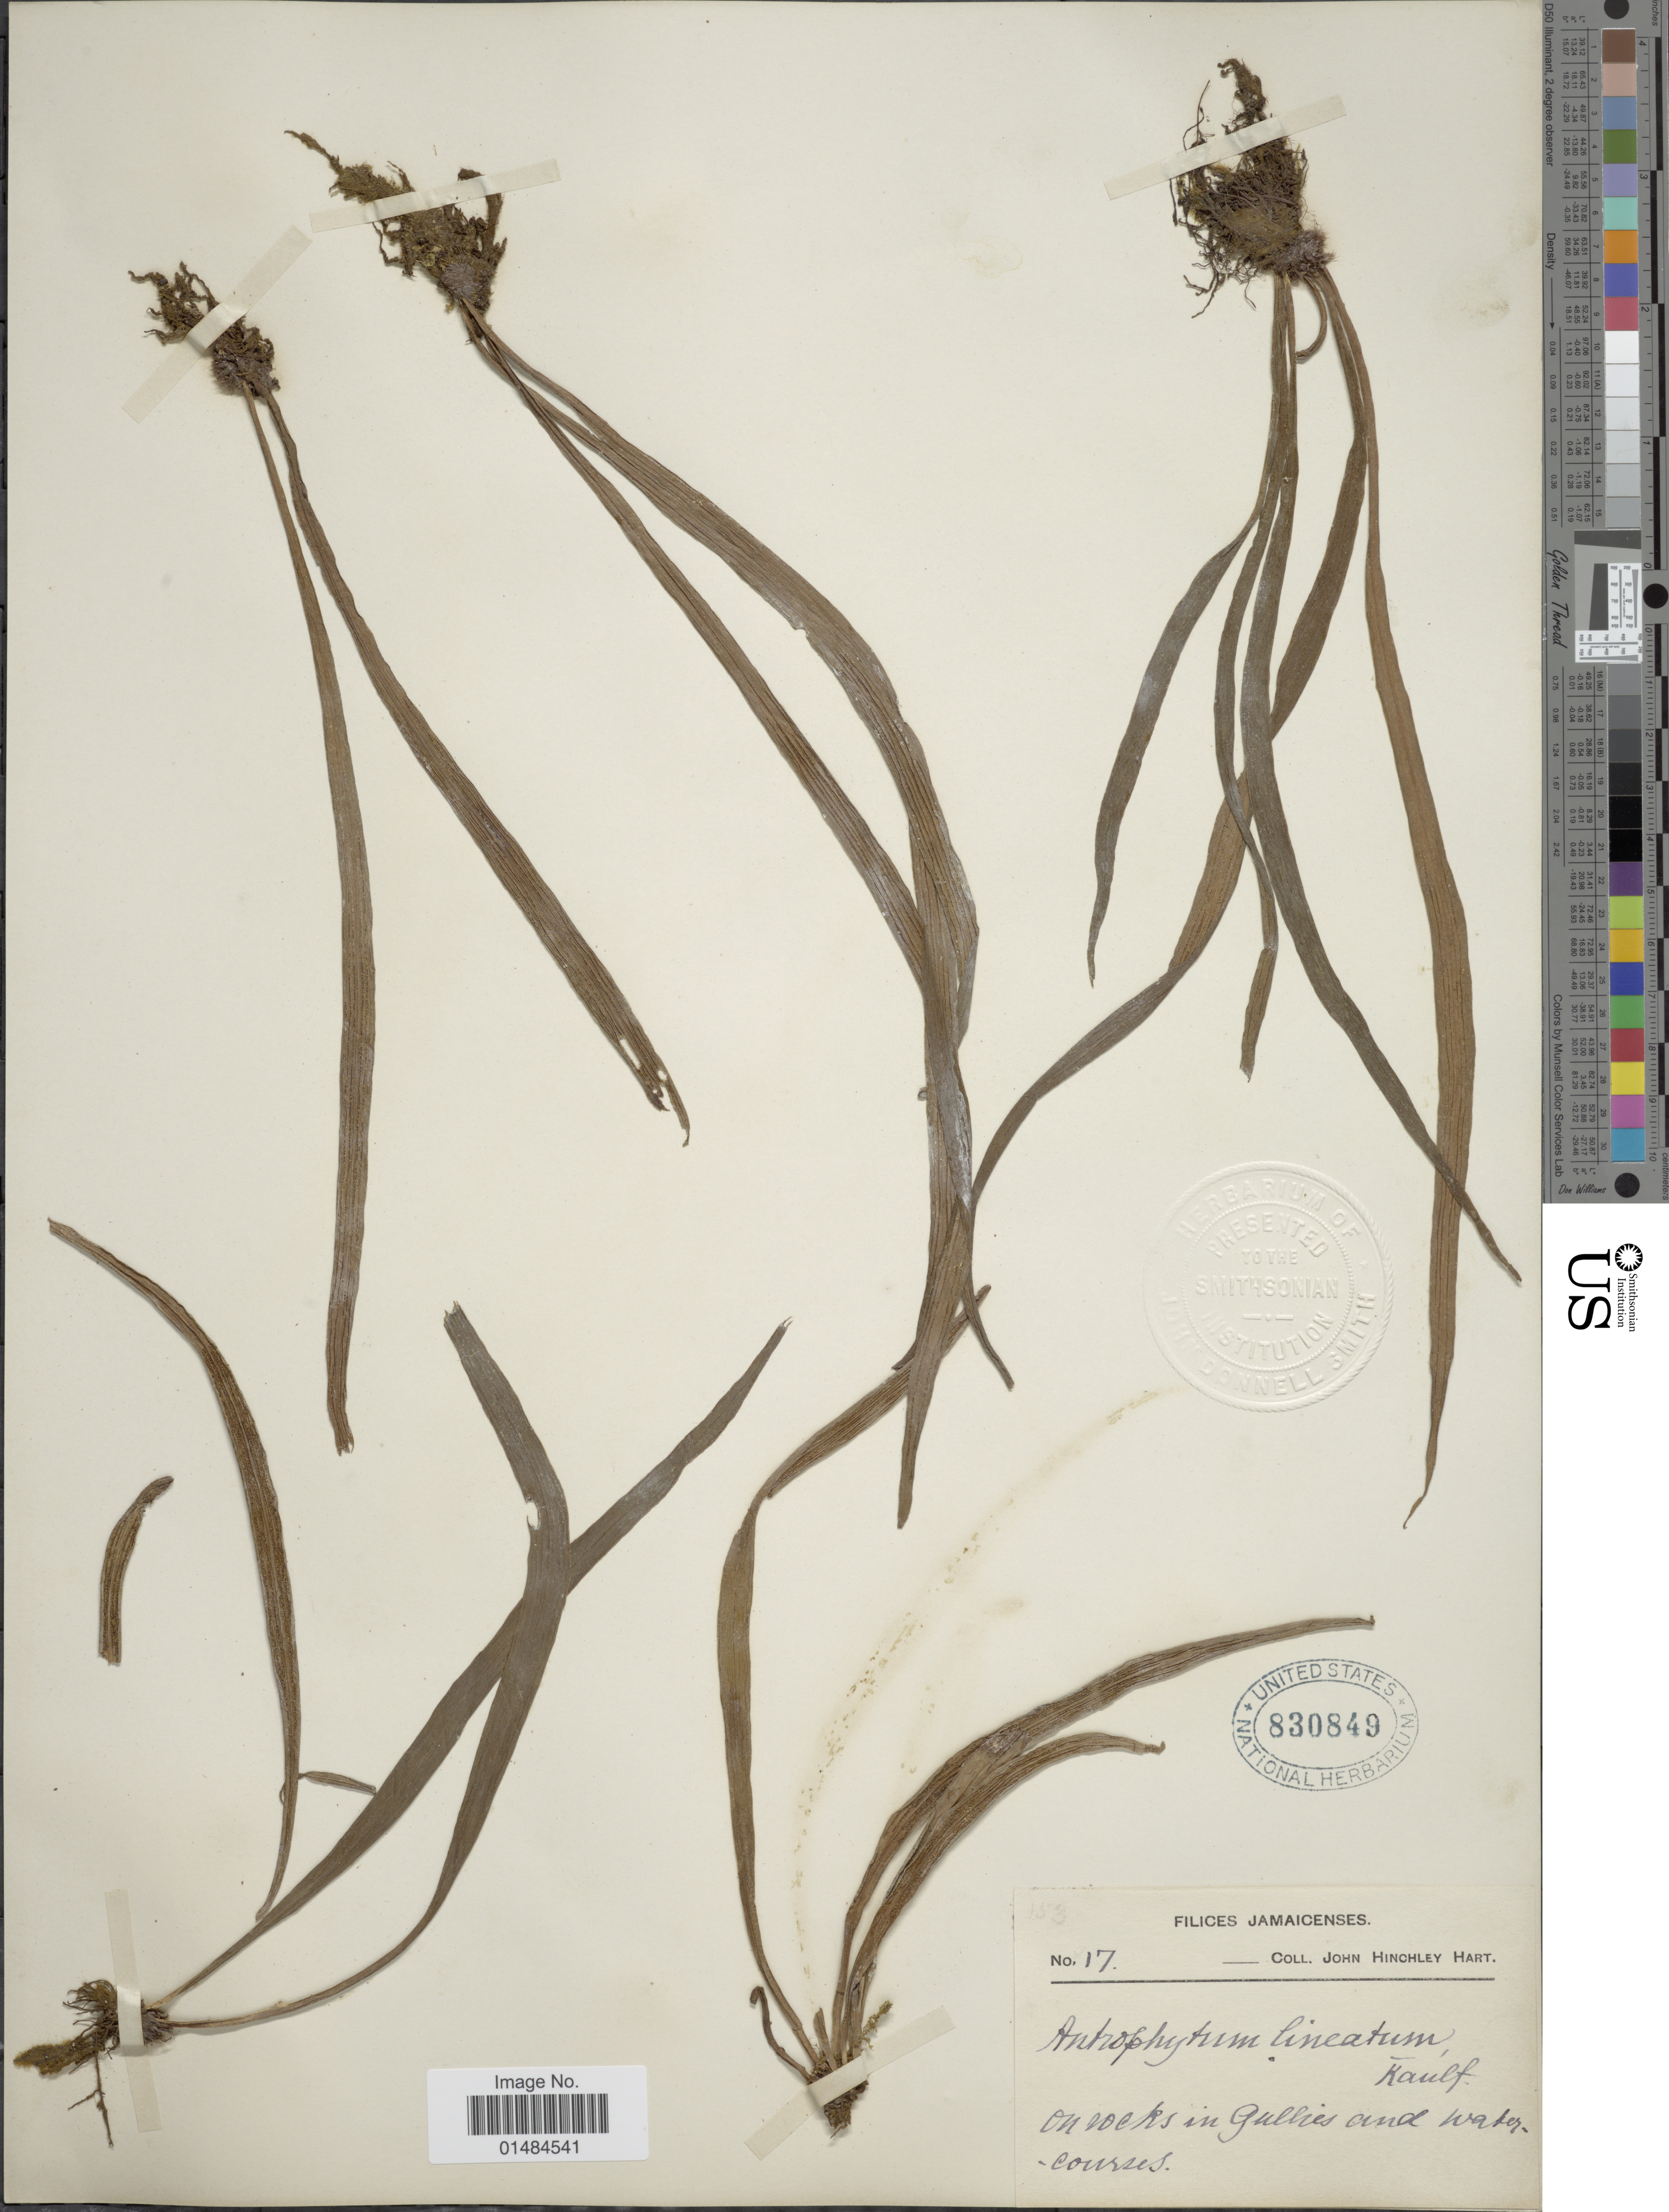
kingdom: Plantae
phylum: Tracheophyta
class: Polypodiopsida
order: Polypodiales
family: Pteridaceae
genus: Polytaenium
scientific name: Polytaenium lineatum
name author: (Sw.) J. Sm.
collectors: J. H. Hart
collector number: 17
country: Jamaica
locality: On rocks in gullies and water courses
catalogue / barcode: US 830849